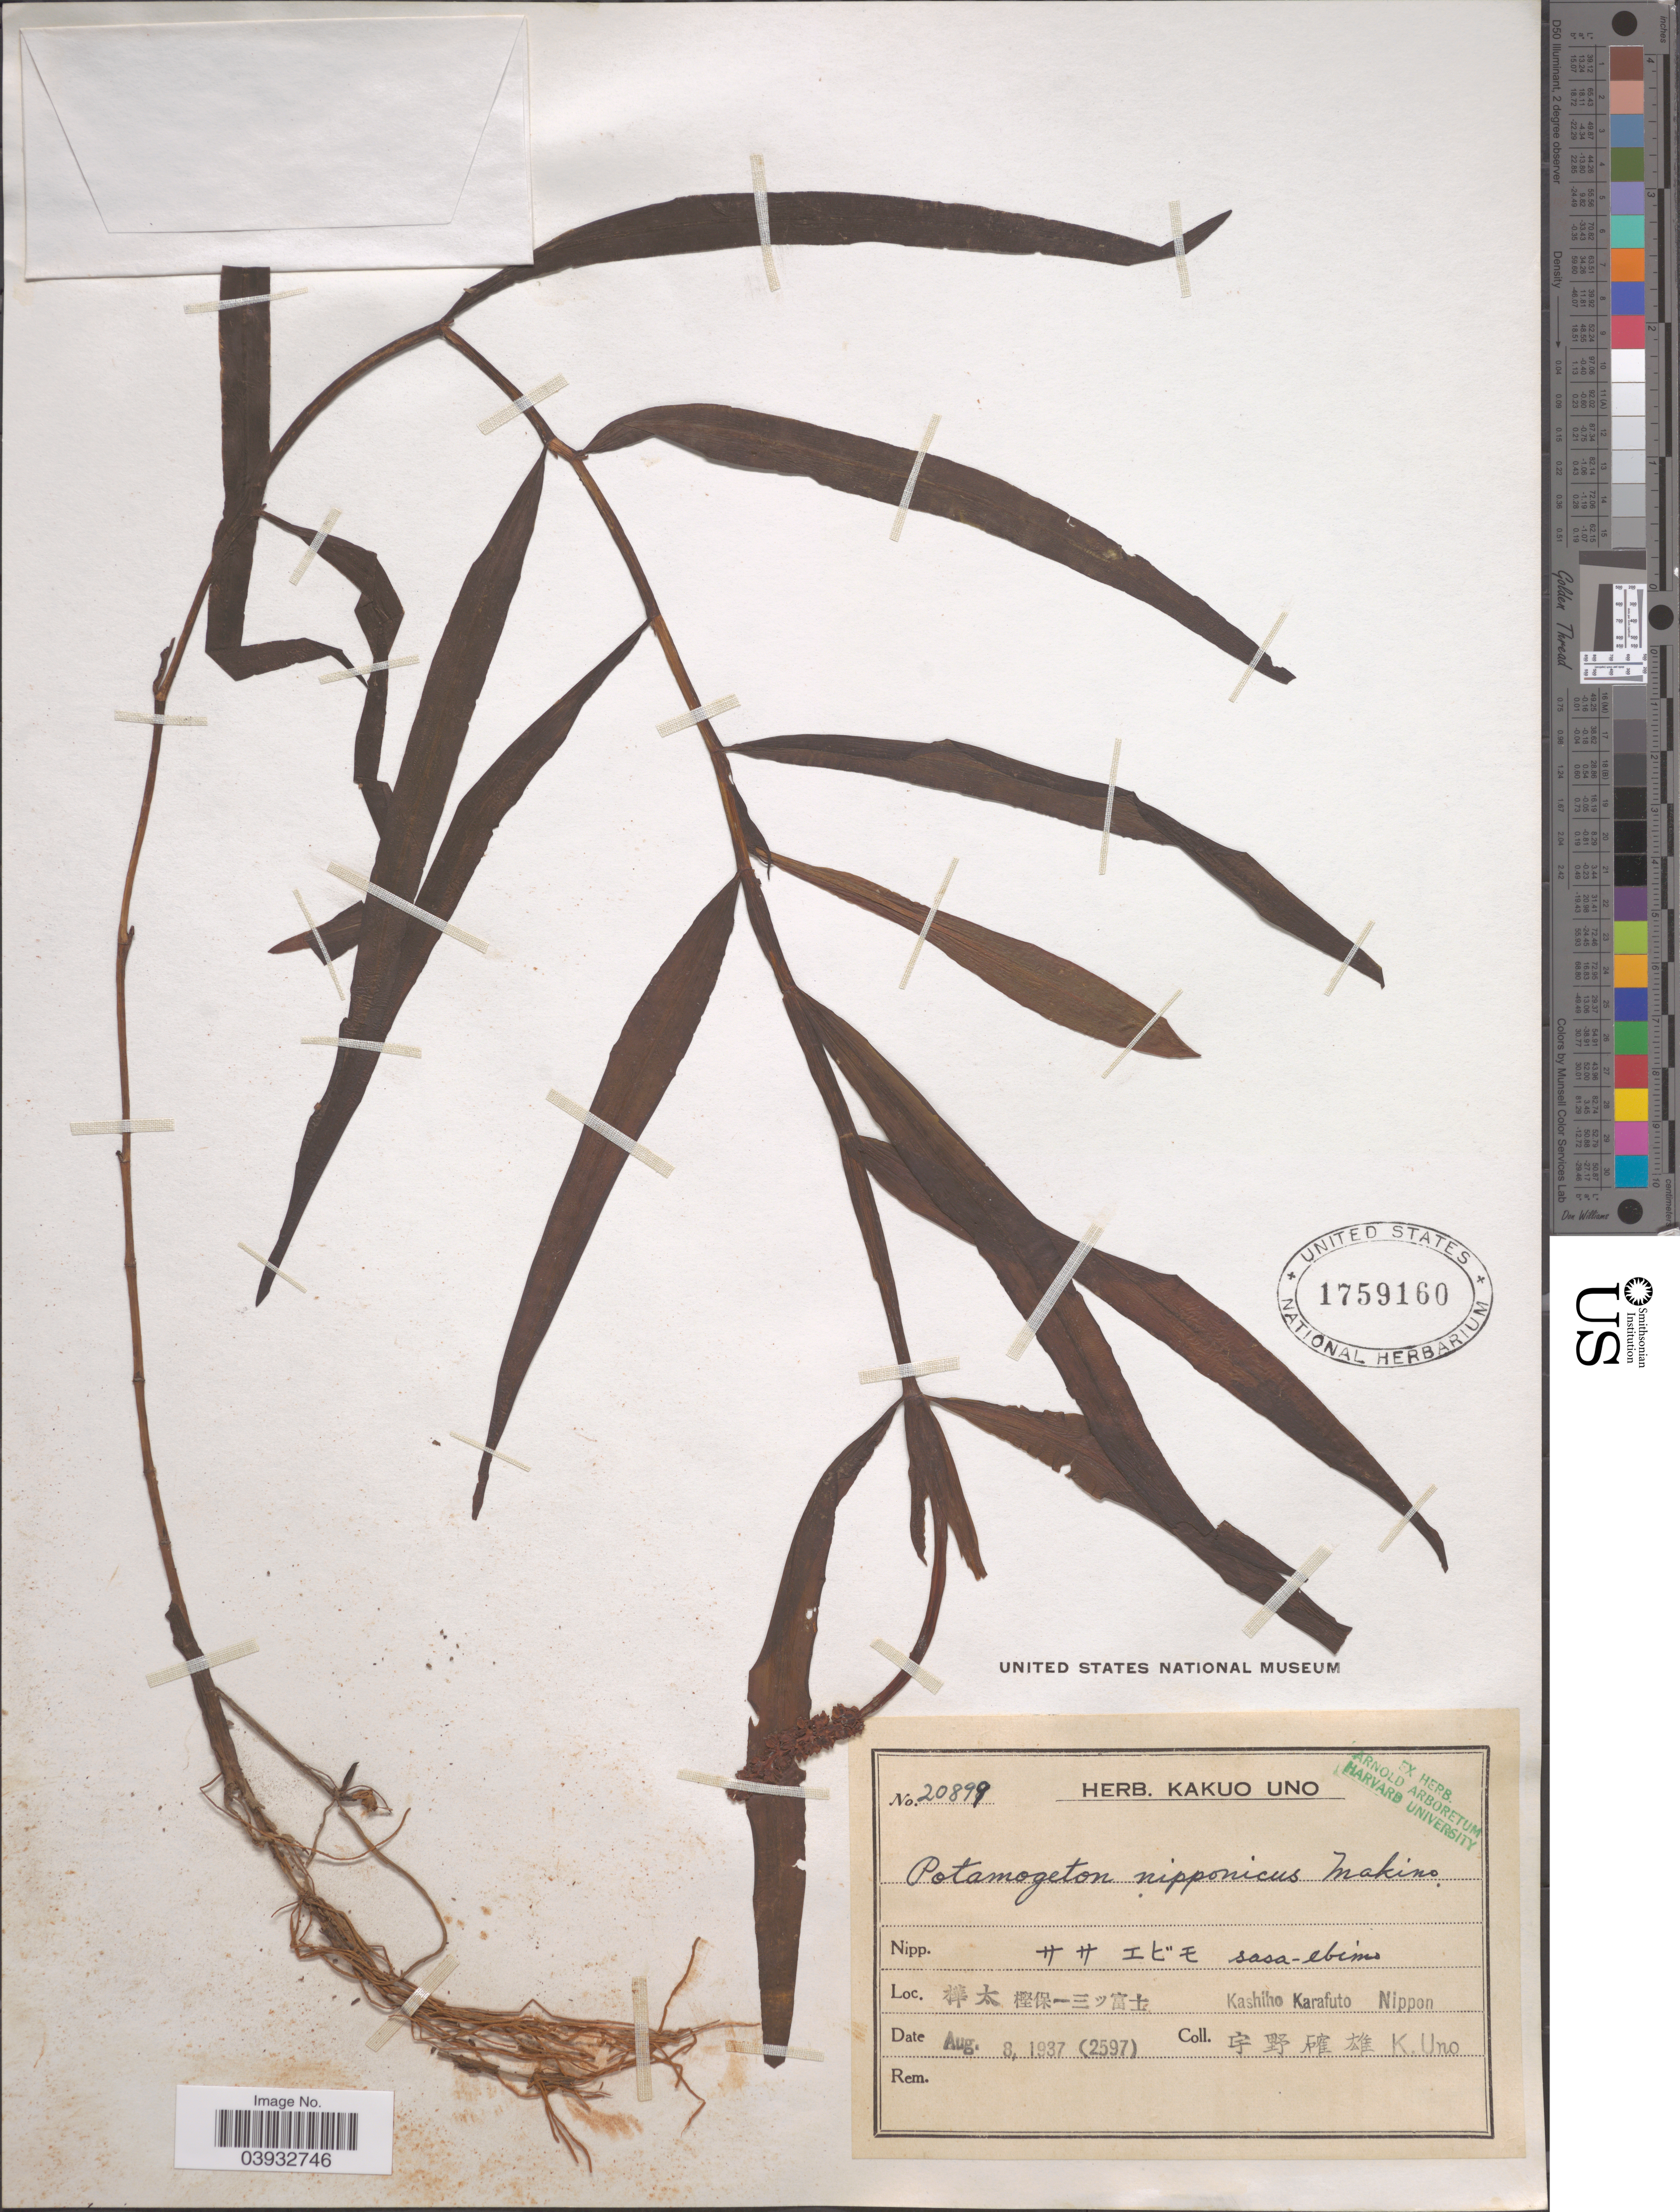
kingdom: Plantae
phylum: Tracheophyta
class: Liliopsida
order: Alismatales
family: Potamogetonaceae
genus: Potamogeton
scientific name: Potamogeton nipponicus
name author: Makino ex A. Benn.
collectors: K. Uno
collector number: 20899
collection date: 1937-08-08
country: Japan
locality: X, Kashiho Karafuto Nippon.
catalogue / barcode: US 1759160